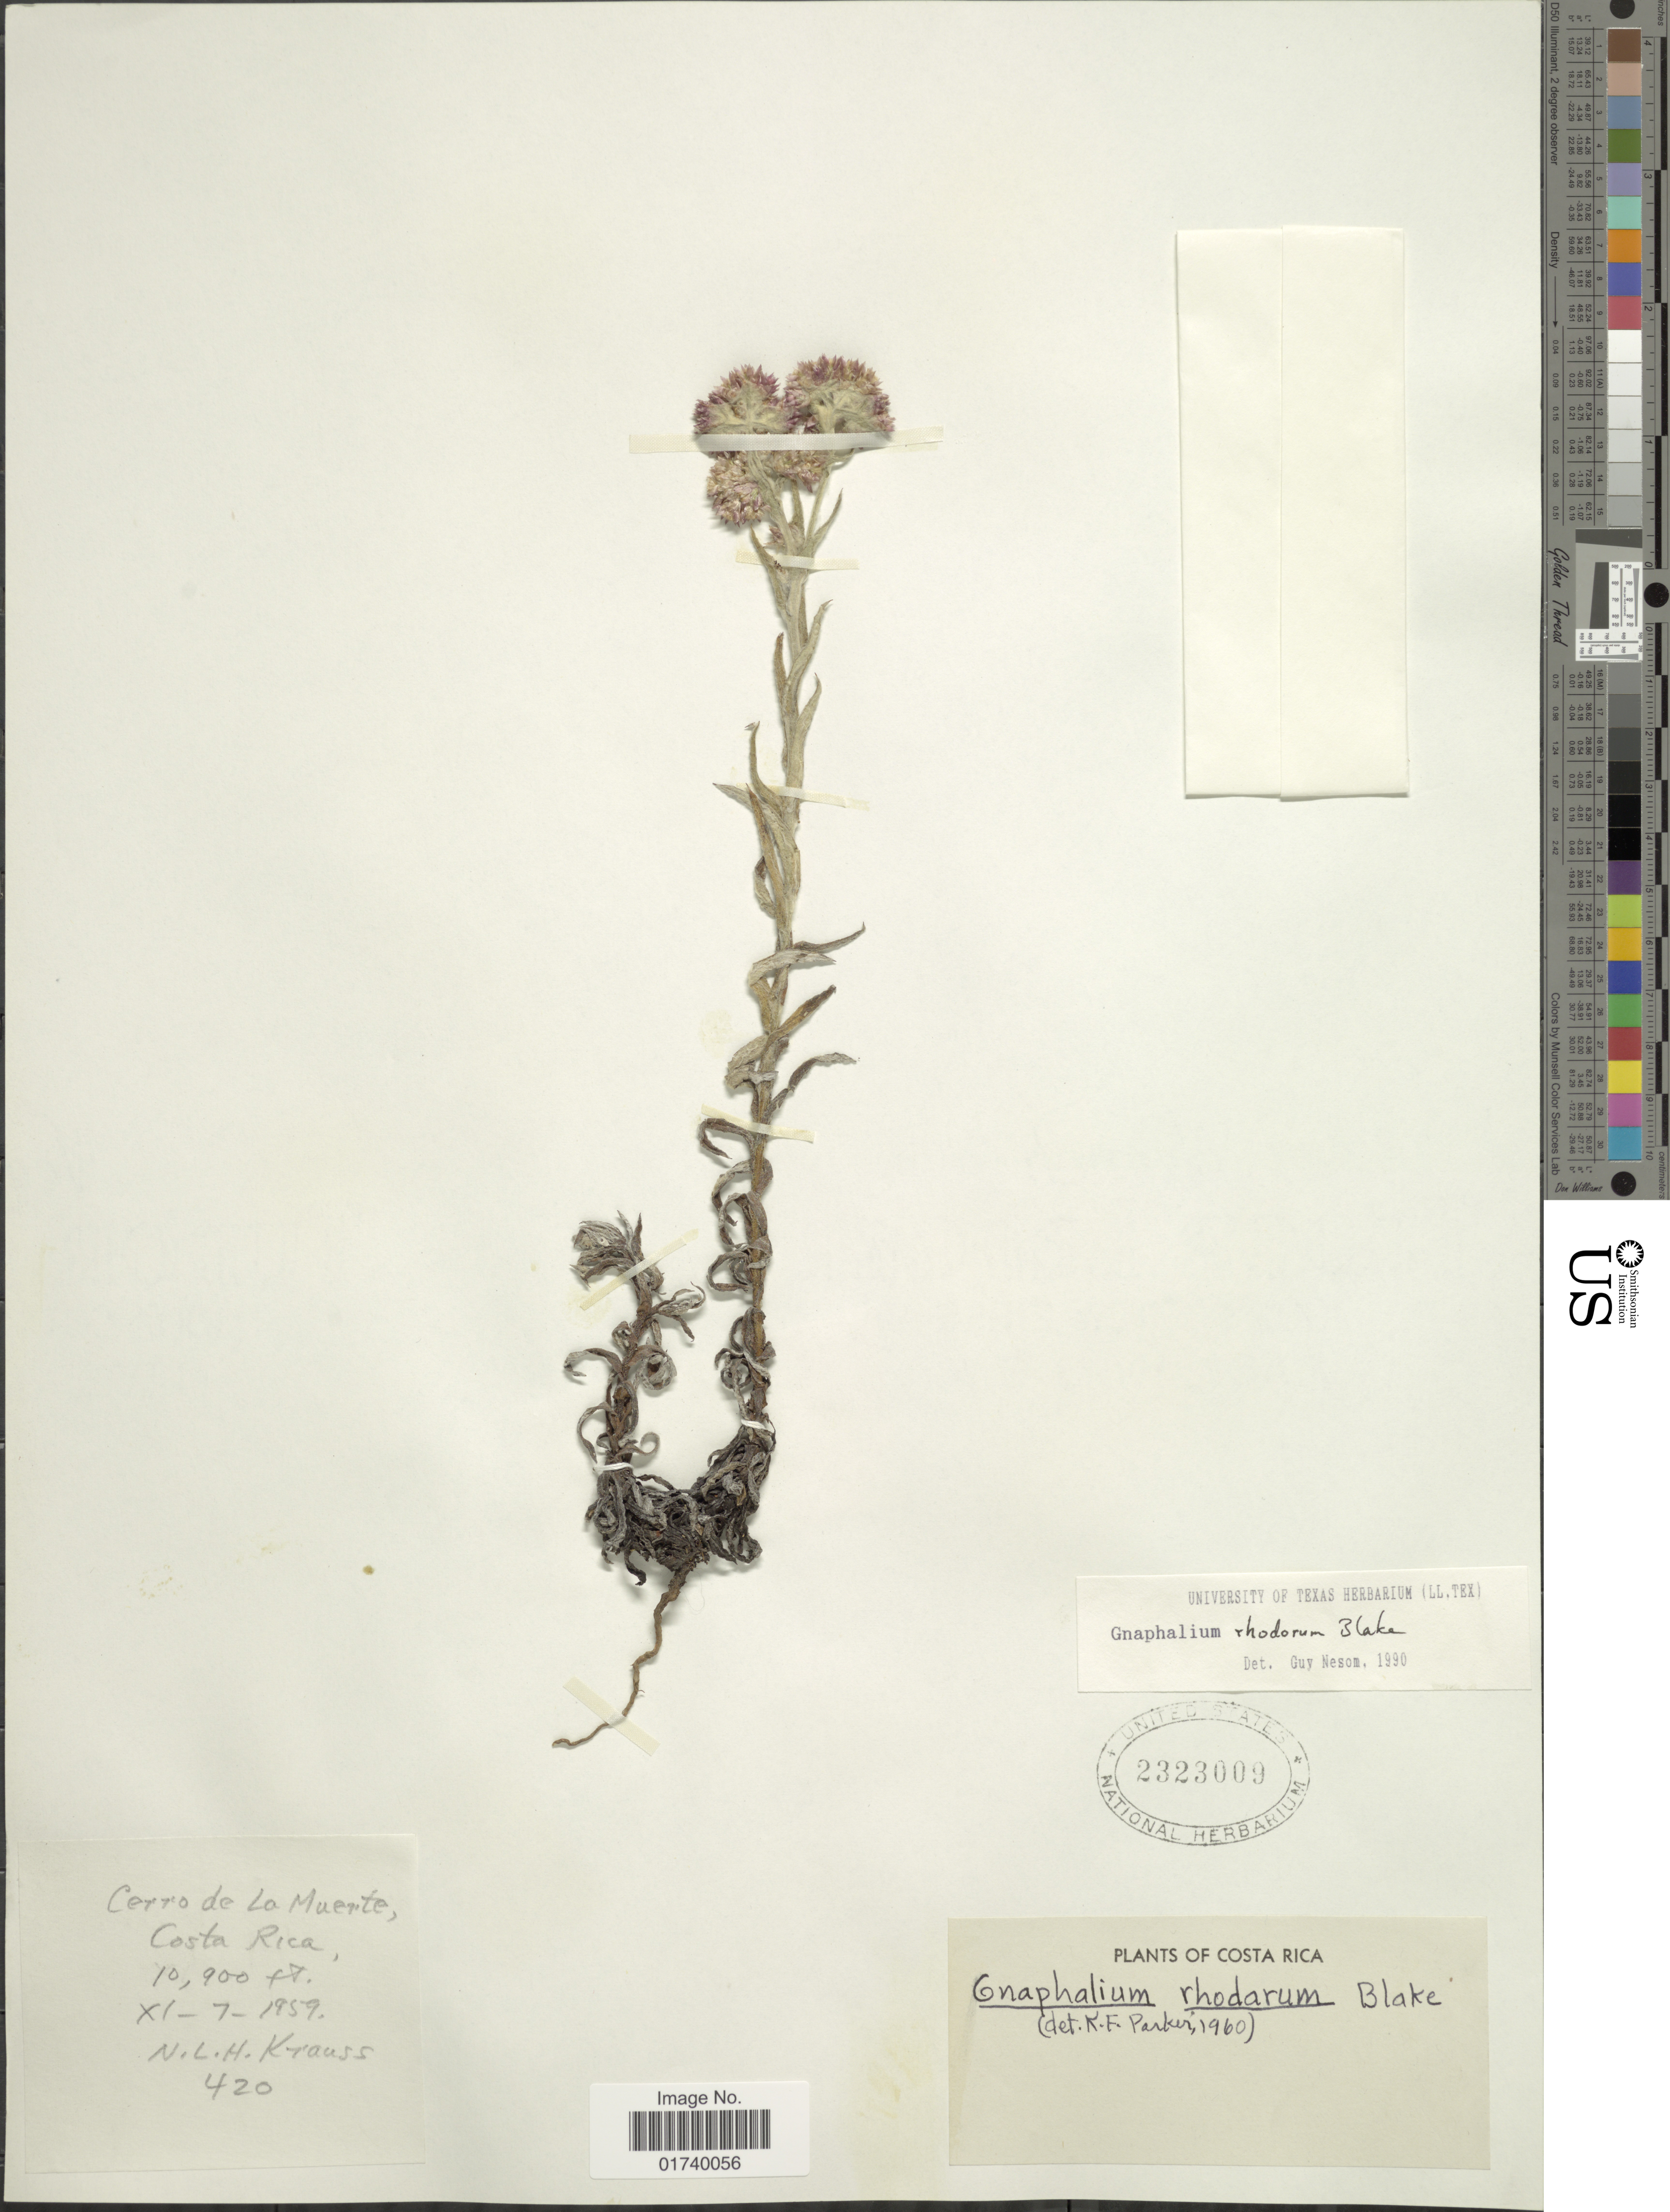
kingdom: Plantae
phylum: Tracheophyta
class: Magnoliopsida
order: Asterales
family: Asteraceae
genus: Pseudognaphalium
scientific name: Pseudognaphalium rhodarum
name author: (S.F. Blake) Anderb.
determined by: Nesom, Guy L.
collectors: N. Krauss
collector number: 420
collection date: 1959-11-07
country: Costa Rica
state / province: San José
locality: Cerro de la Muerte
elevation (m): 3322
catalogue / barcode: US 2323009